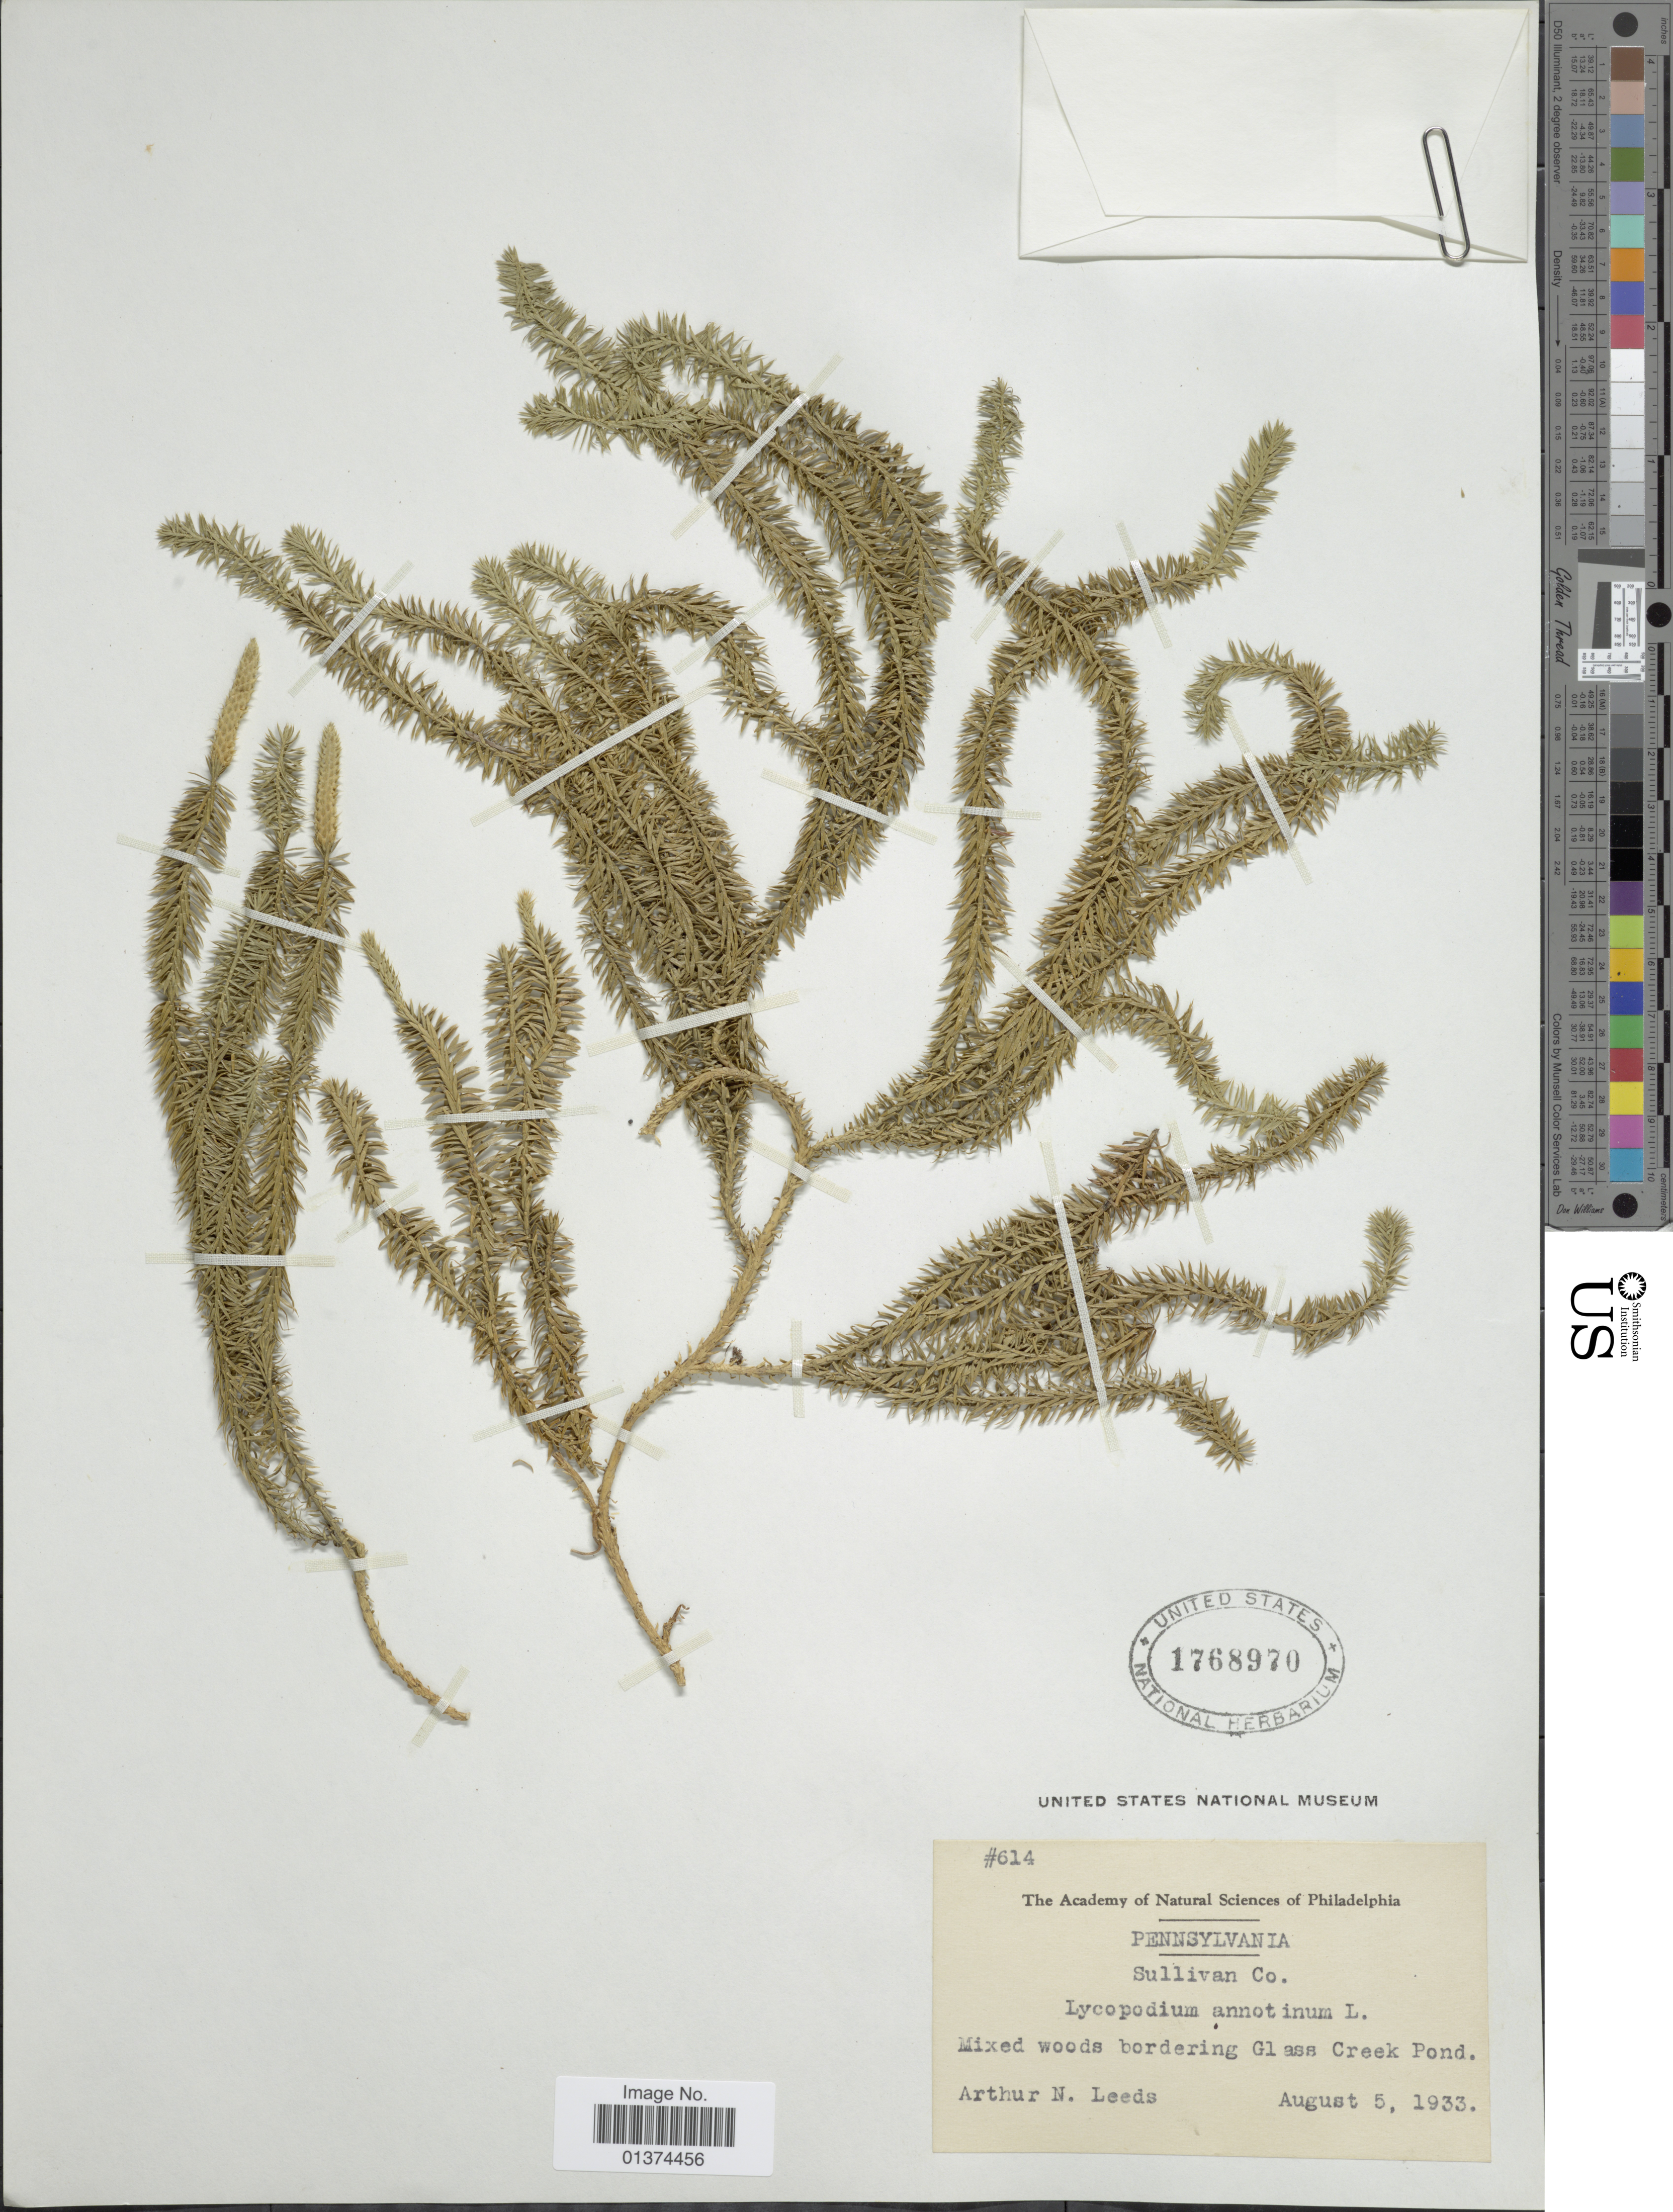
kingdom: Plantae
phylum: Tracheophyta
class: Lycopodiopsida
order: Lycopodiales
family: Lycopodiaceae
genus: Spinulum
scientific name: Spinulum annotinum subsp. annotinum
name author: (L.) A. Haines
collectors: A. N. Leeds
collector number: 614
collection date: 1933-08-05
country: United States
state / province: Pennsylvania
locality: Sullivan Co, Mixed woods bordering Glass Creek Pond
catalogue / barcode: US 1768970